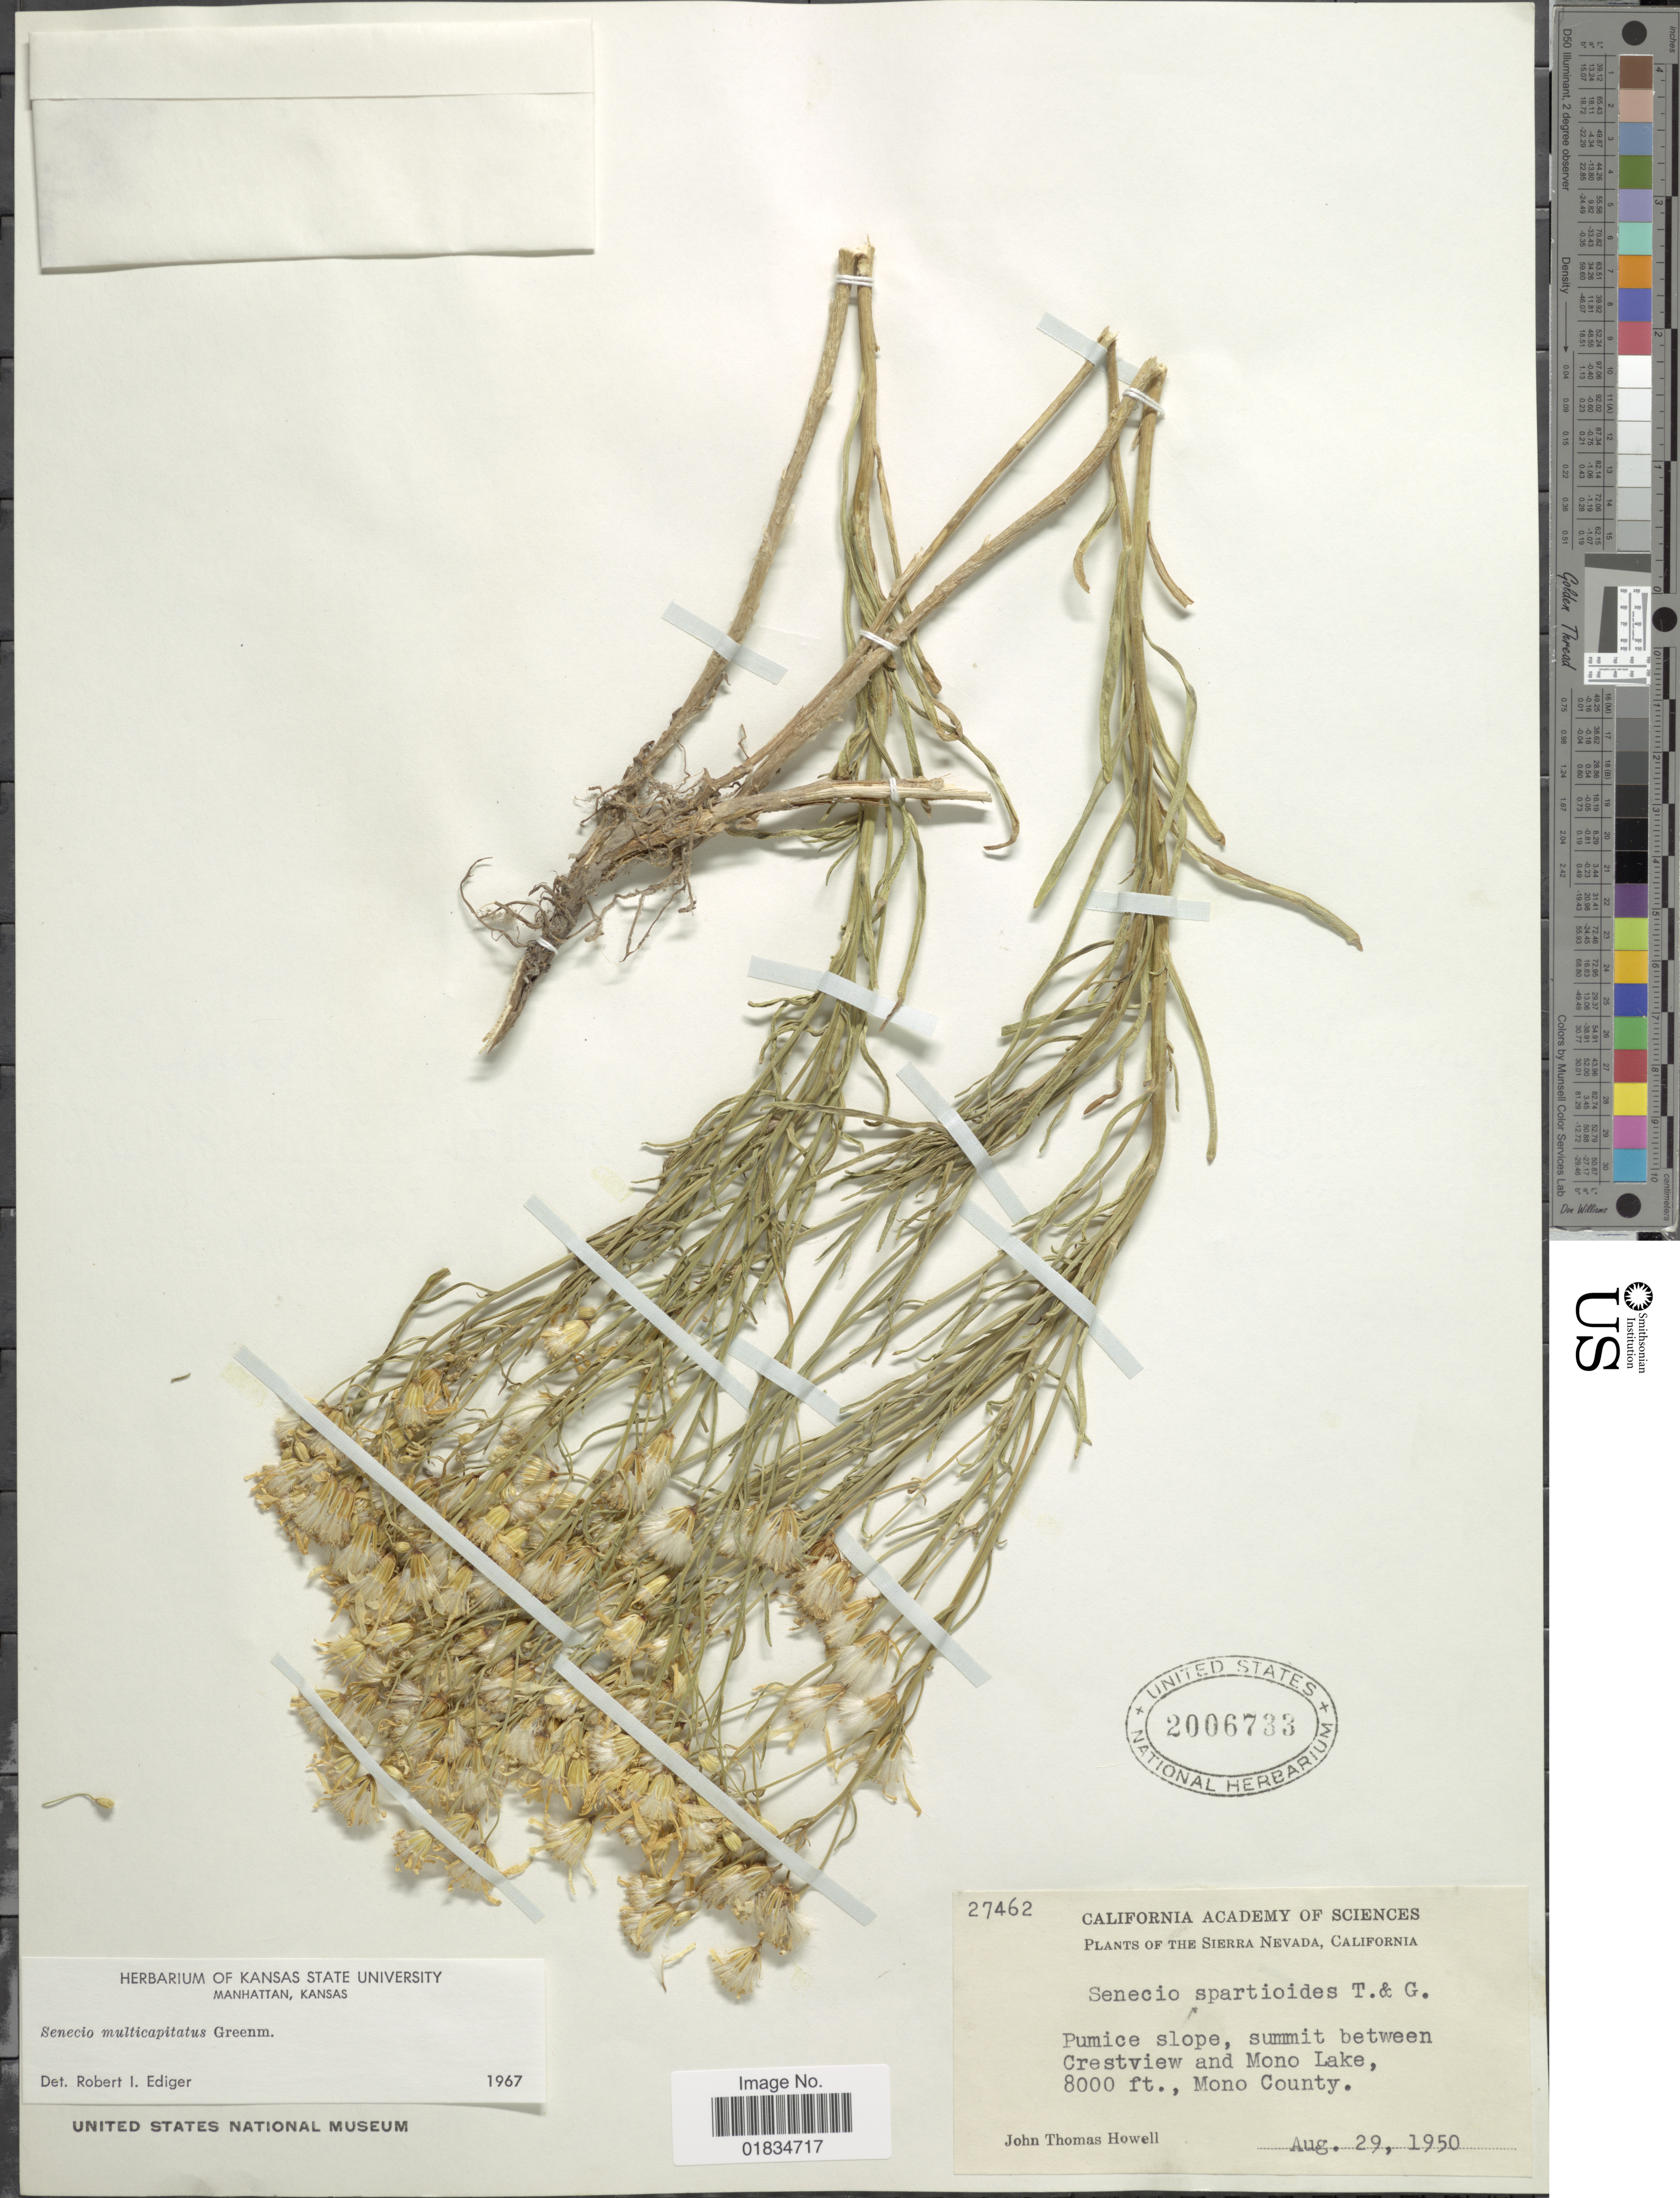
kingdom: Plantae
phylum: Tracheophyta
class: Magnoliopsida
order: Asterales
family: Asteraceae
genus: Senecio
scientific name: Senecio multicapitatus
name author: Greenm.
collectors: J. T. Howell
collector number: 27462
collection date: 1950-08-29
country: United States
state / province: California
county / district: Mono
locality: Sierra Nevada, Summit between Crestview and Mono Lake, Mono County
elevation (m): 2438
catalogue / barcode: US 2006733